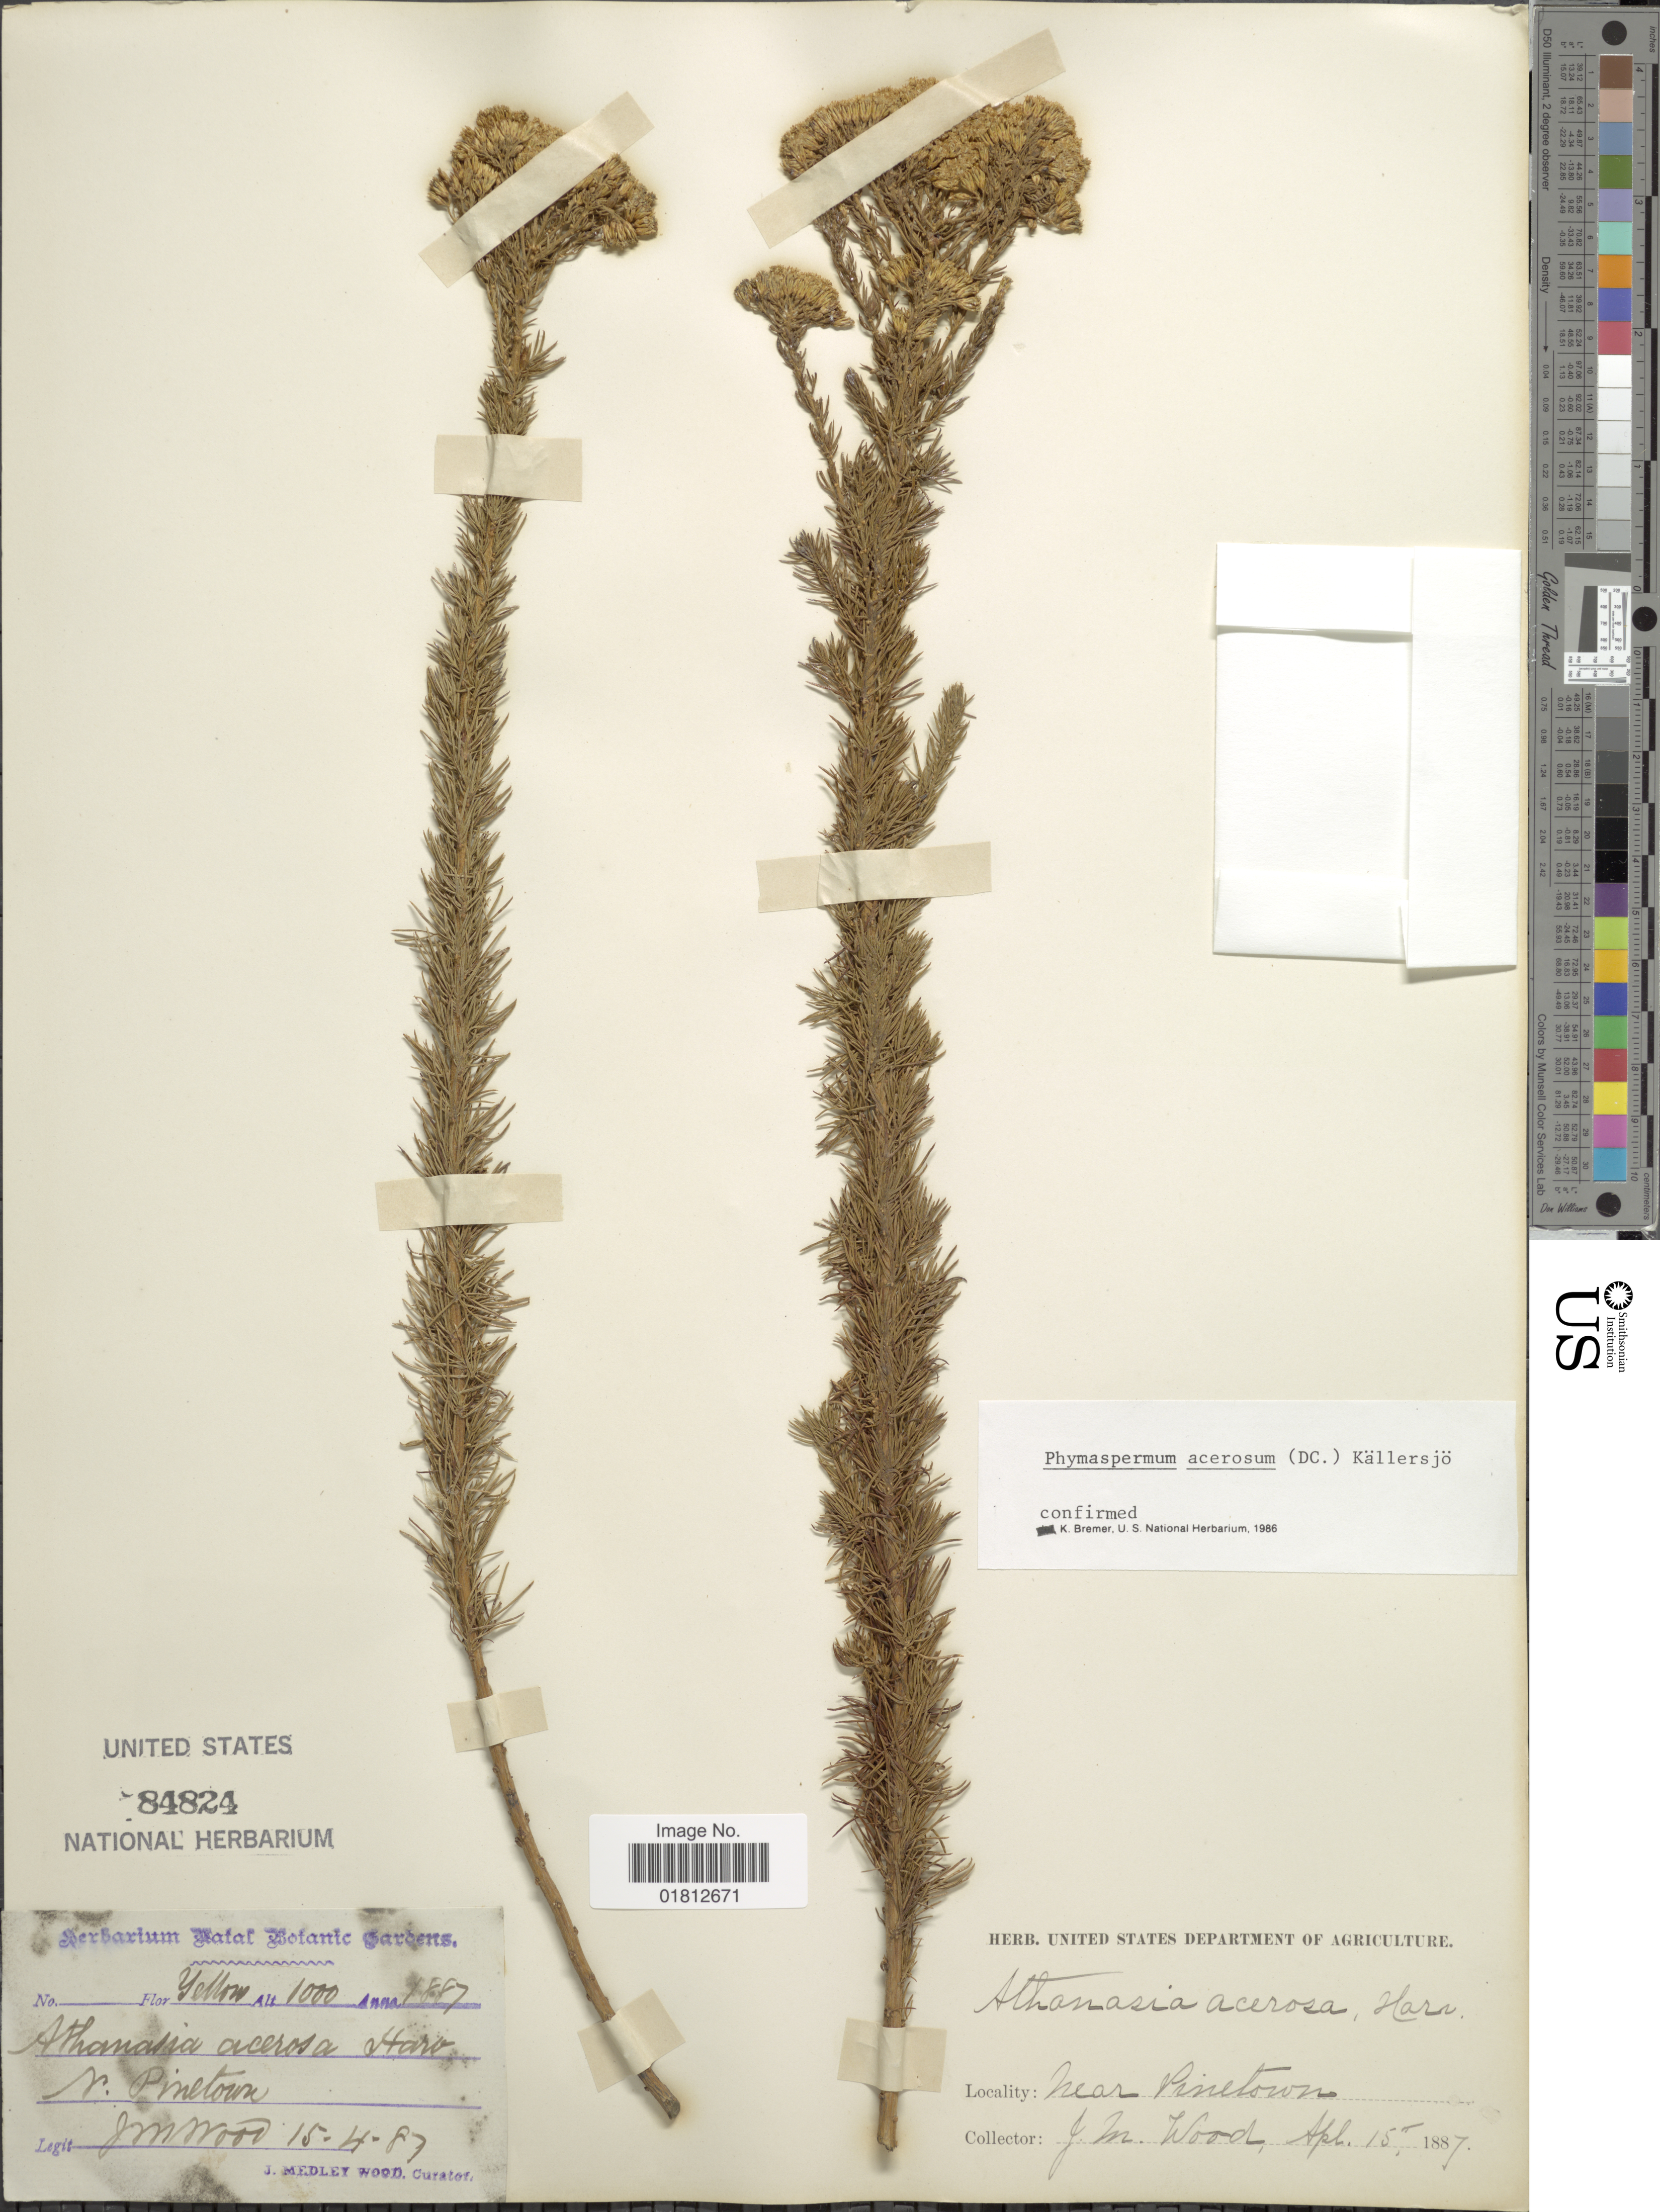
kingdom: Plantae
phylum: Tracheophyta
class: Magnoliopsida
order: Asterales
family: Asteraceae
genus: Phymaspermum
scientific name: Phymaspermum acerosum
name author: (DC.) Källersjö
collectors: J. M. Wood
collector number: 1887?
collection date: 1887-04-15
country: South Africa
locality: Near Pinetown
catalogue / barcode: US 84824